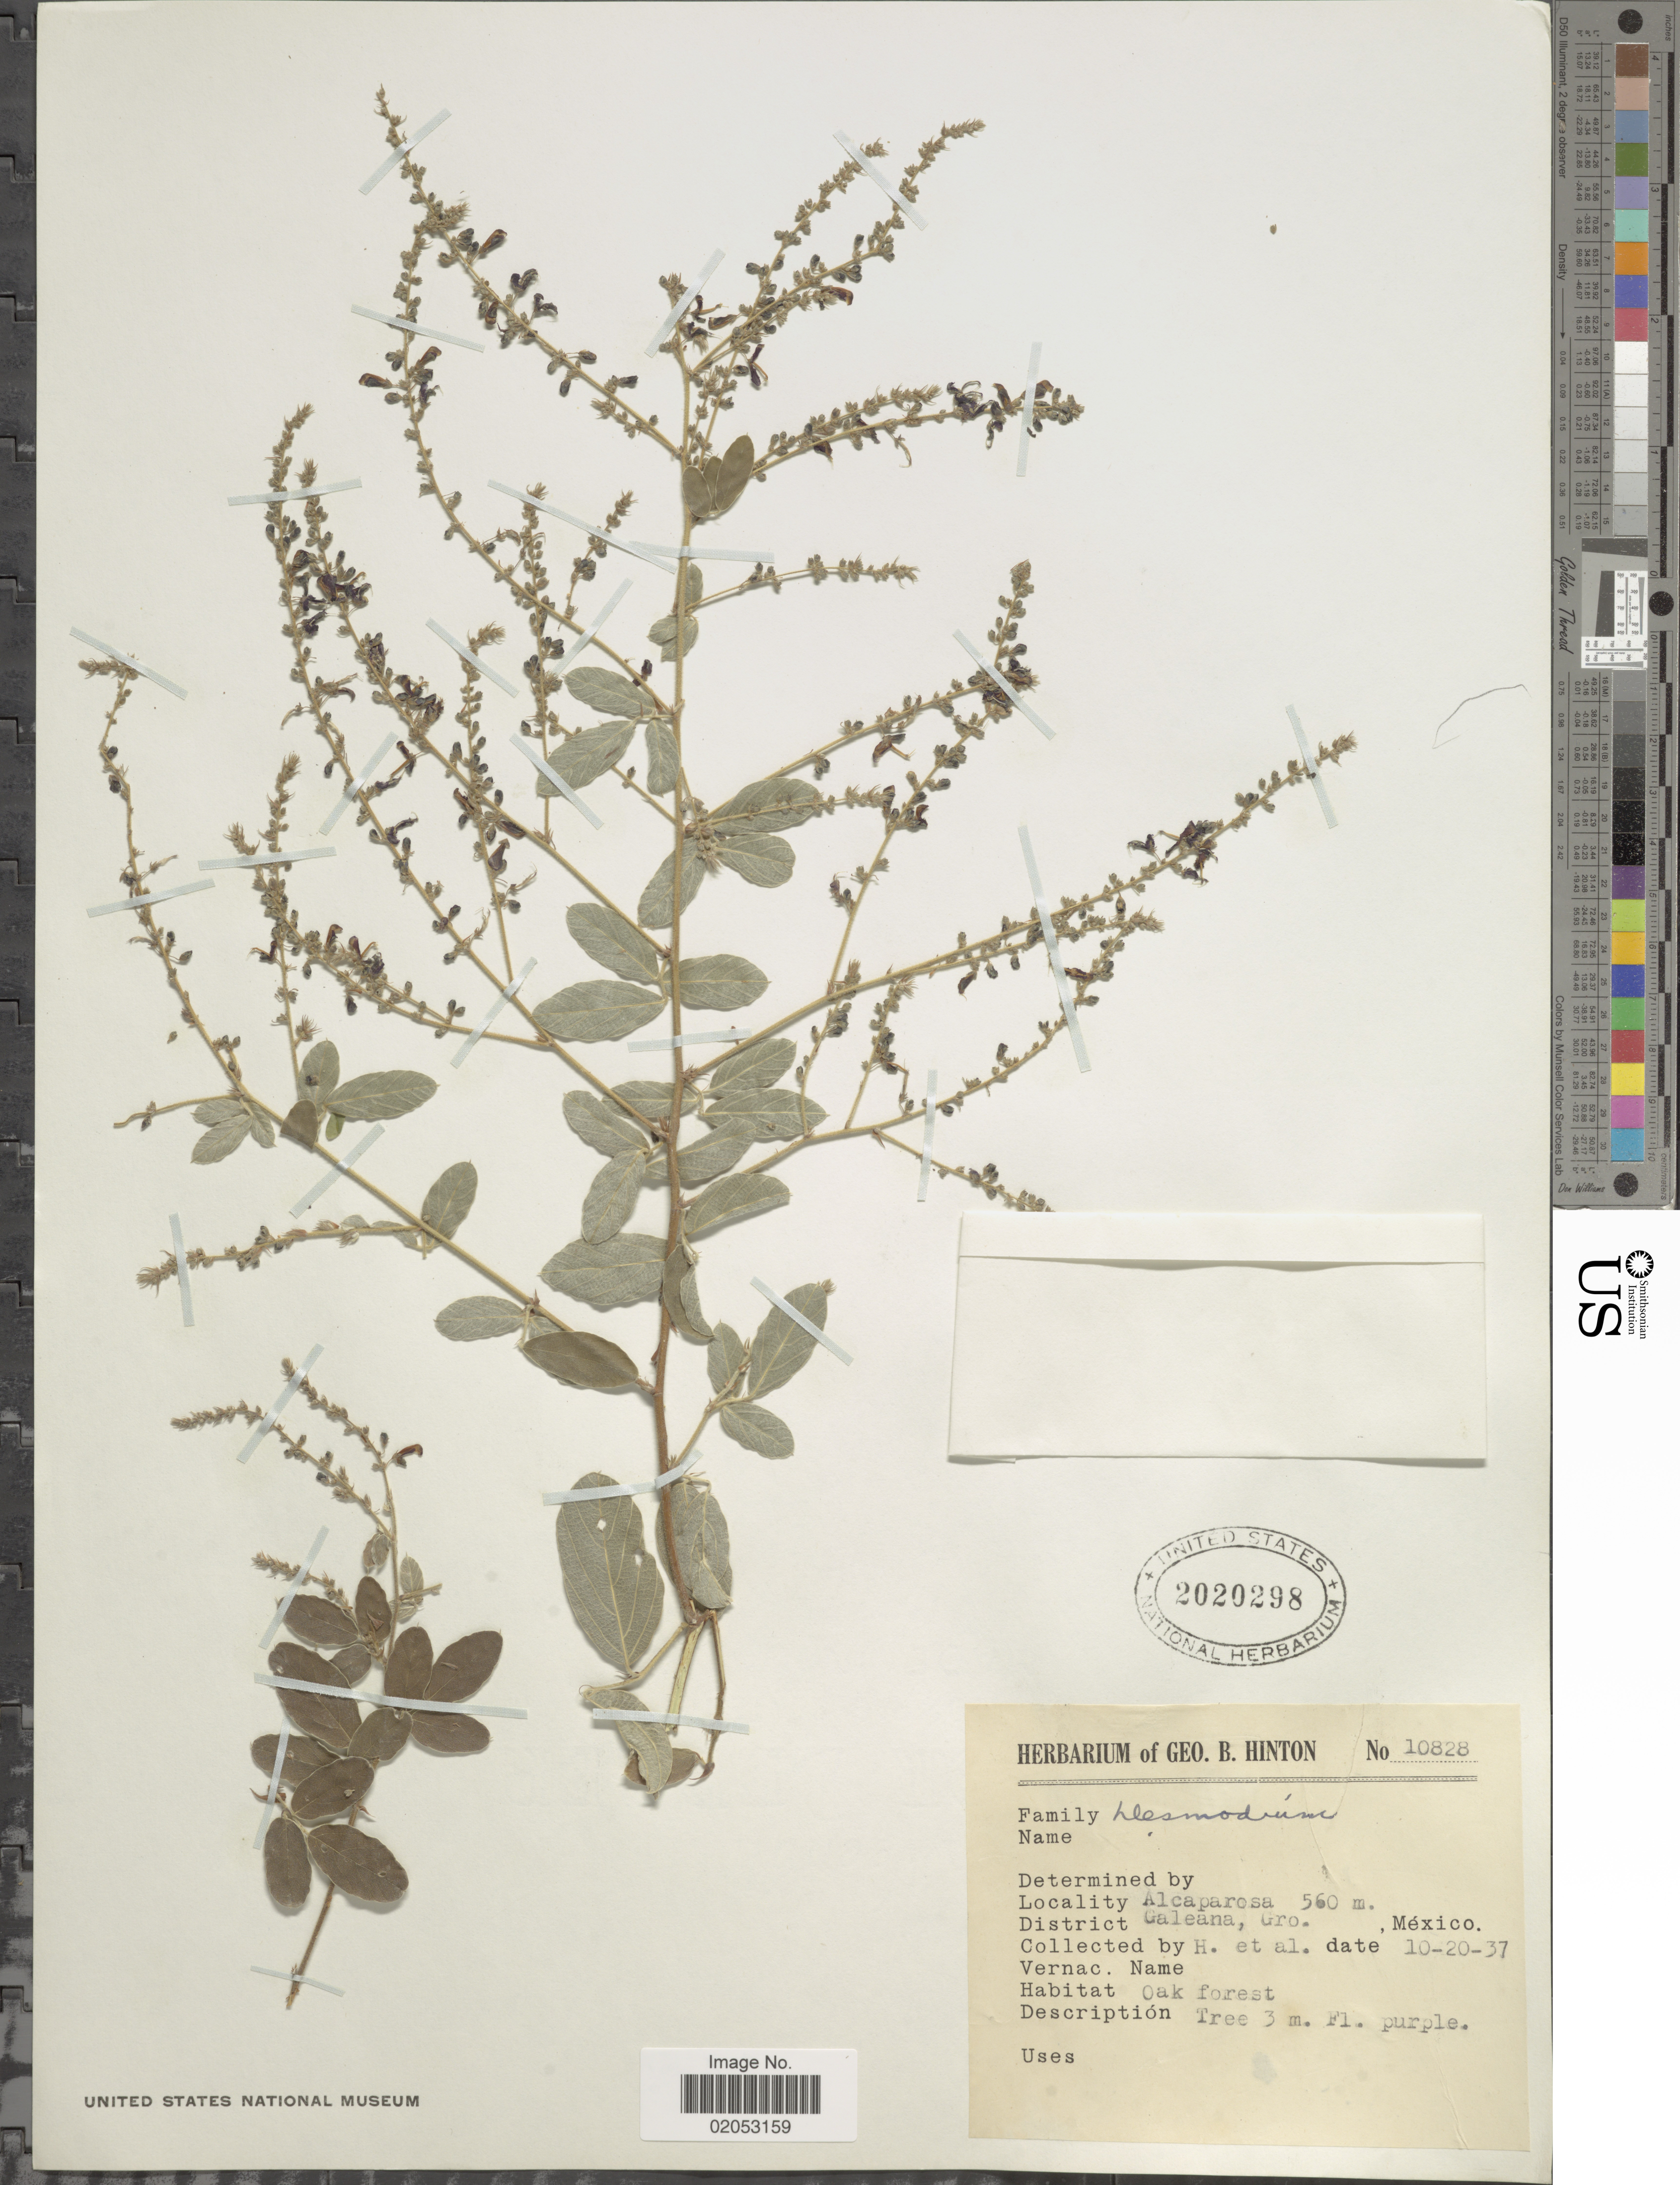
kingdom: Plantae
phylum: Tracheophyta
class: Magnoliopsida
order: Fabales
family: Fabaceae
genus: Desmodium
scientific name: Desmodium sp.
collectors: G. B. Hinton & et al.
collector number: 10828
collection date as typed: Transcribed d/m/y: 20/10/37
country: Mexico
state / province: Guerrero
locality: Alcaparosa. District Galeana, Gro., México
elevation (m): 560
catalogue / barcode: US 2020298